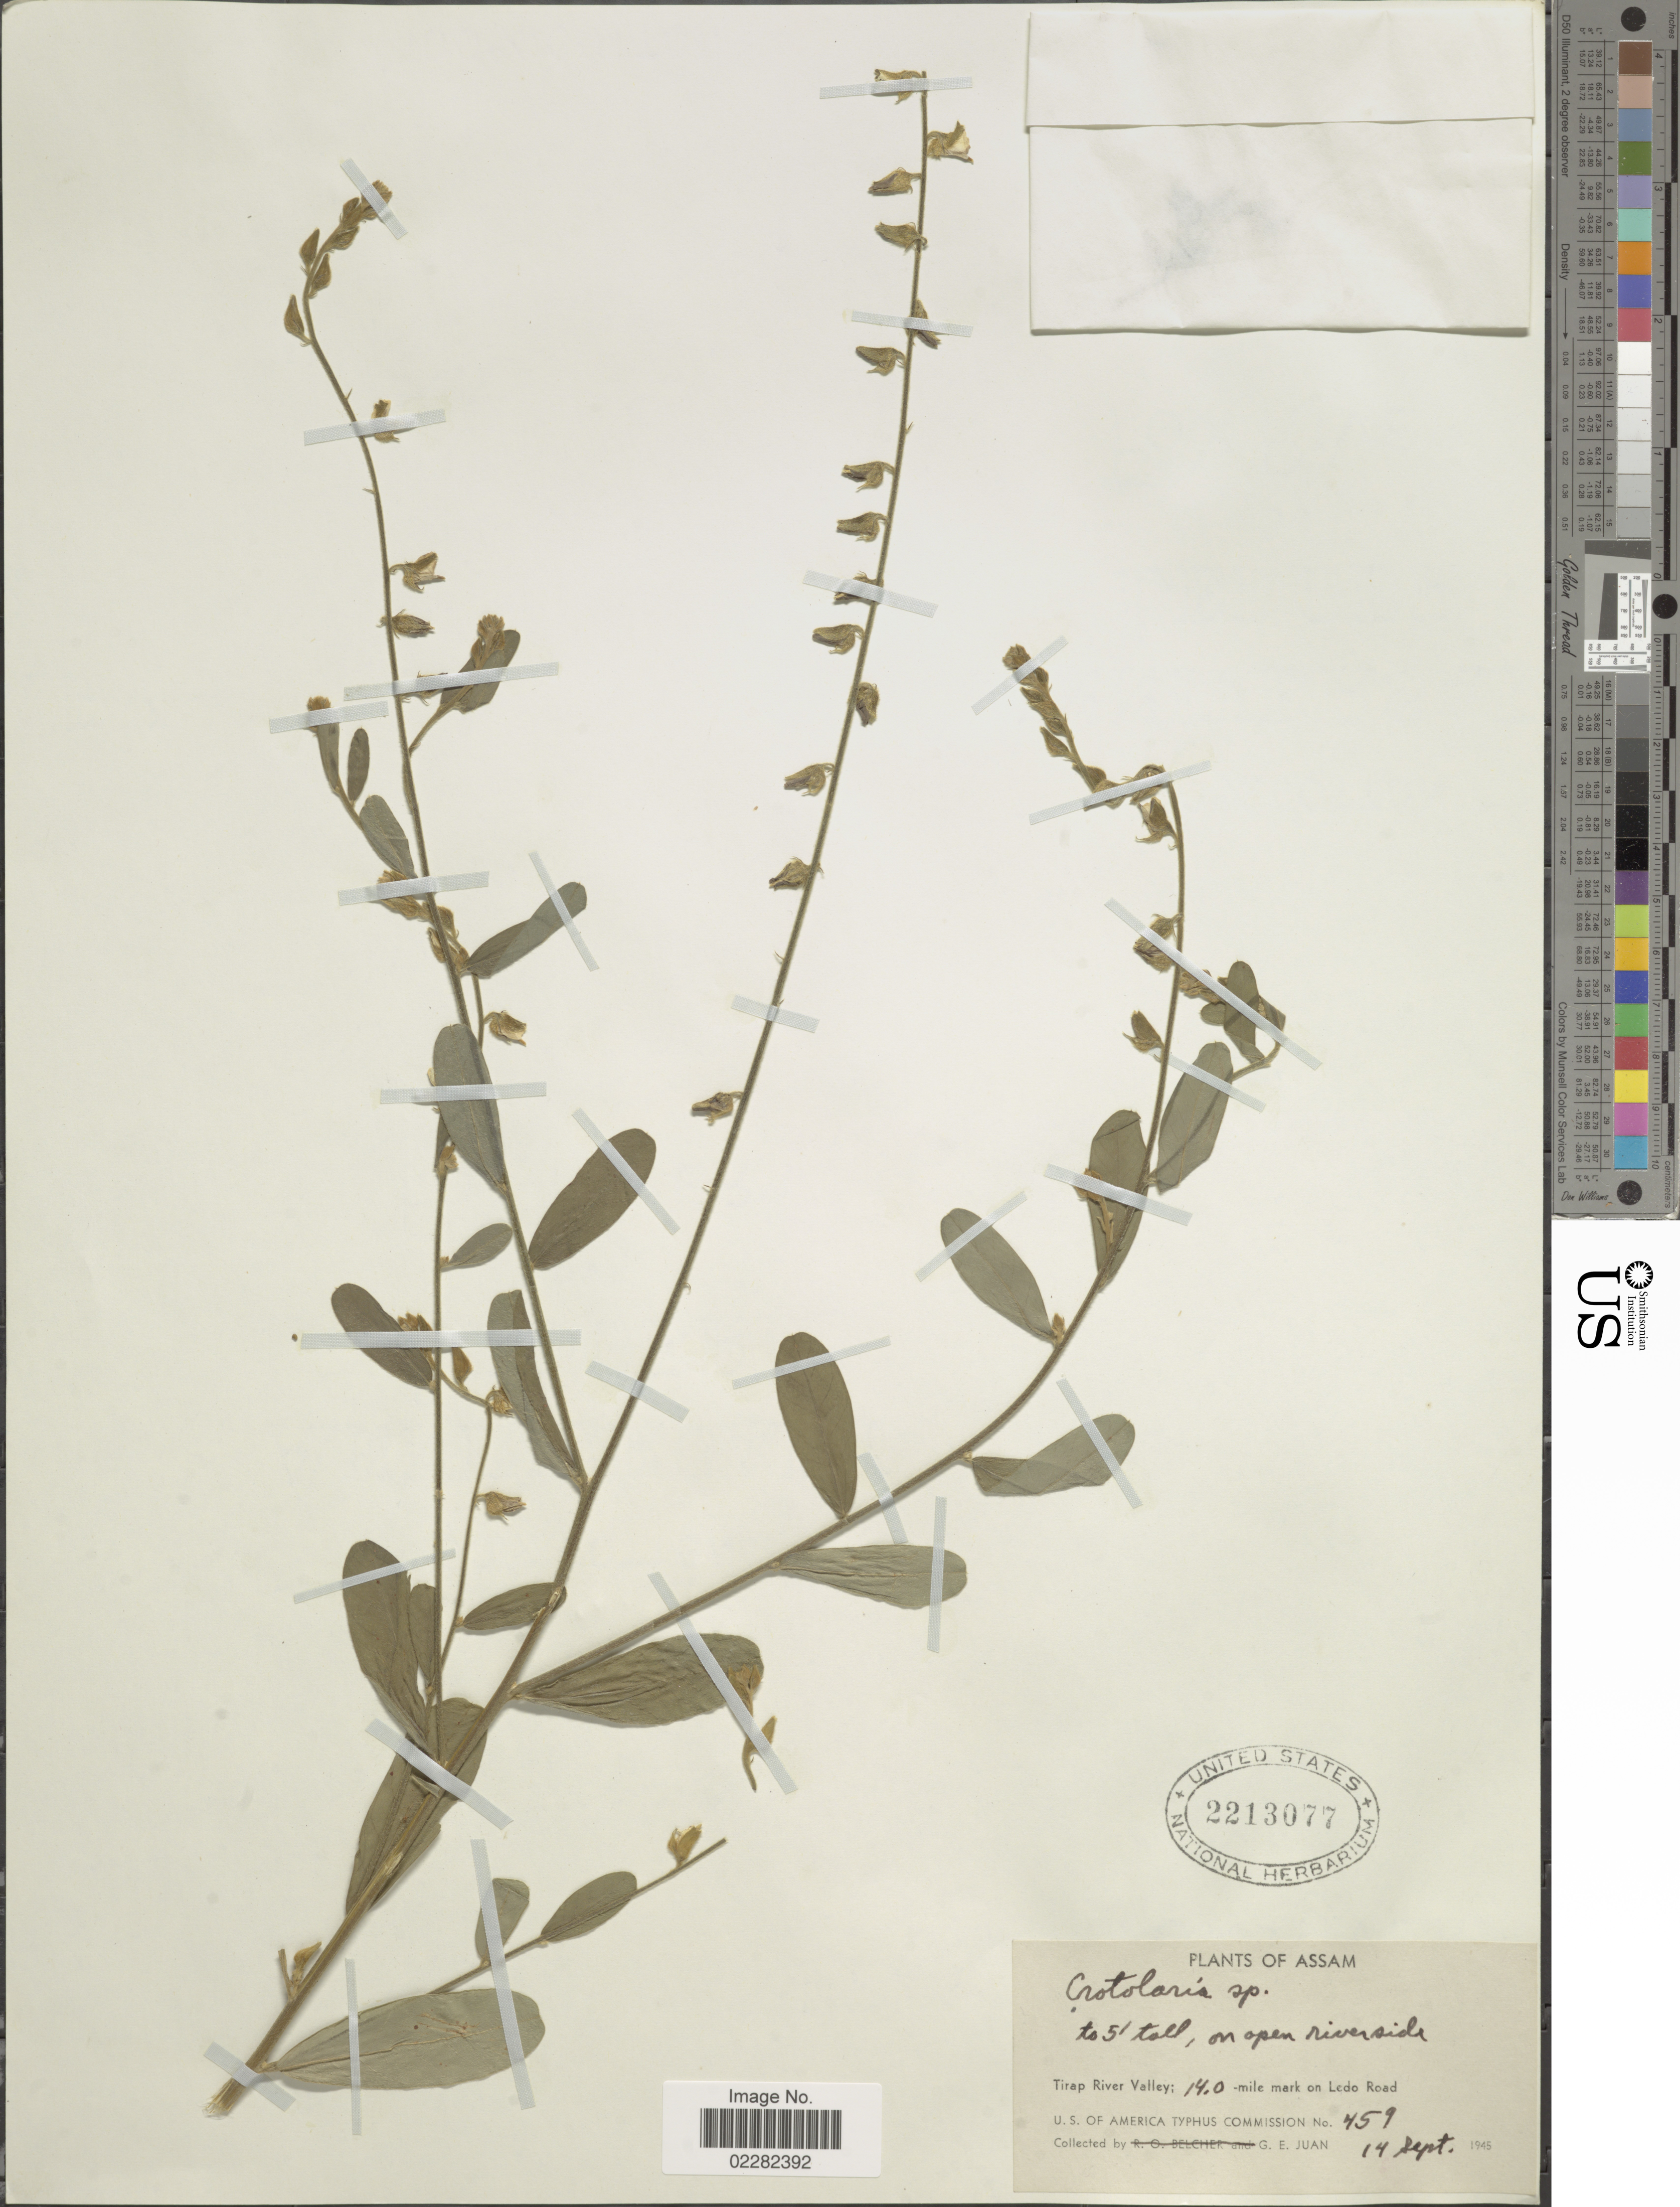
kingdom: Plantae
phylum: Tracheophyta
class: Magnoliopsida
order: Fabales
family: Fabaceae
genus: Crotalaria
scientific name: Crotalaria sp.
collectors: G. Juan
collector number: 459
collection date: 1945-09-14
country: India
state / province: Assam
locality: Tirap River Valley: 15.0 mile mark on Ledo Road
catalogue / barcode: US 2213077